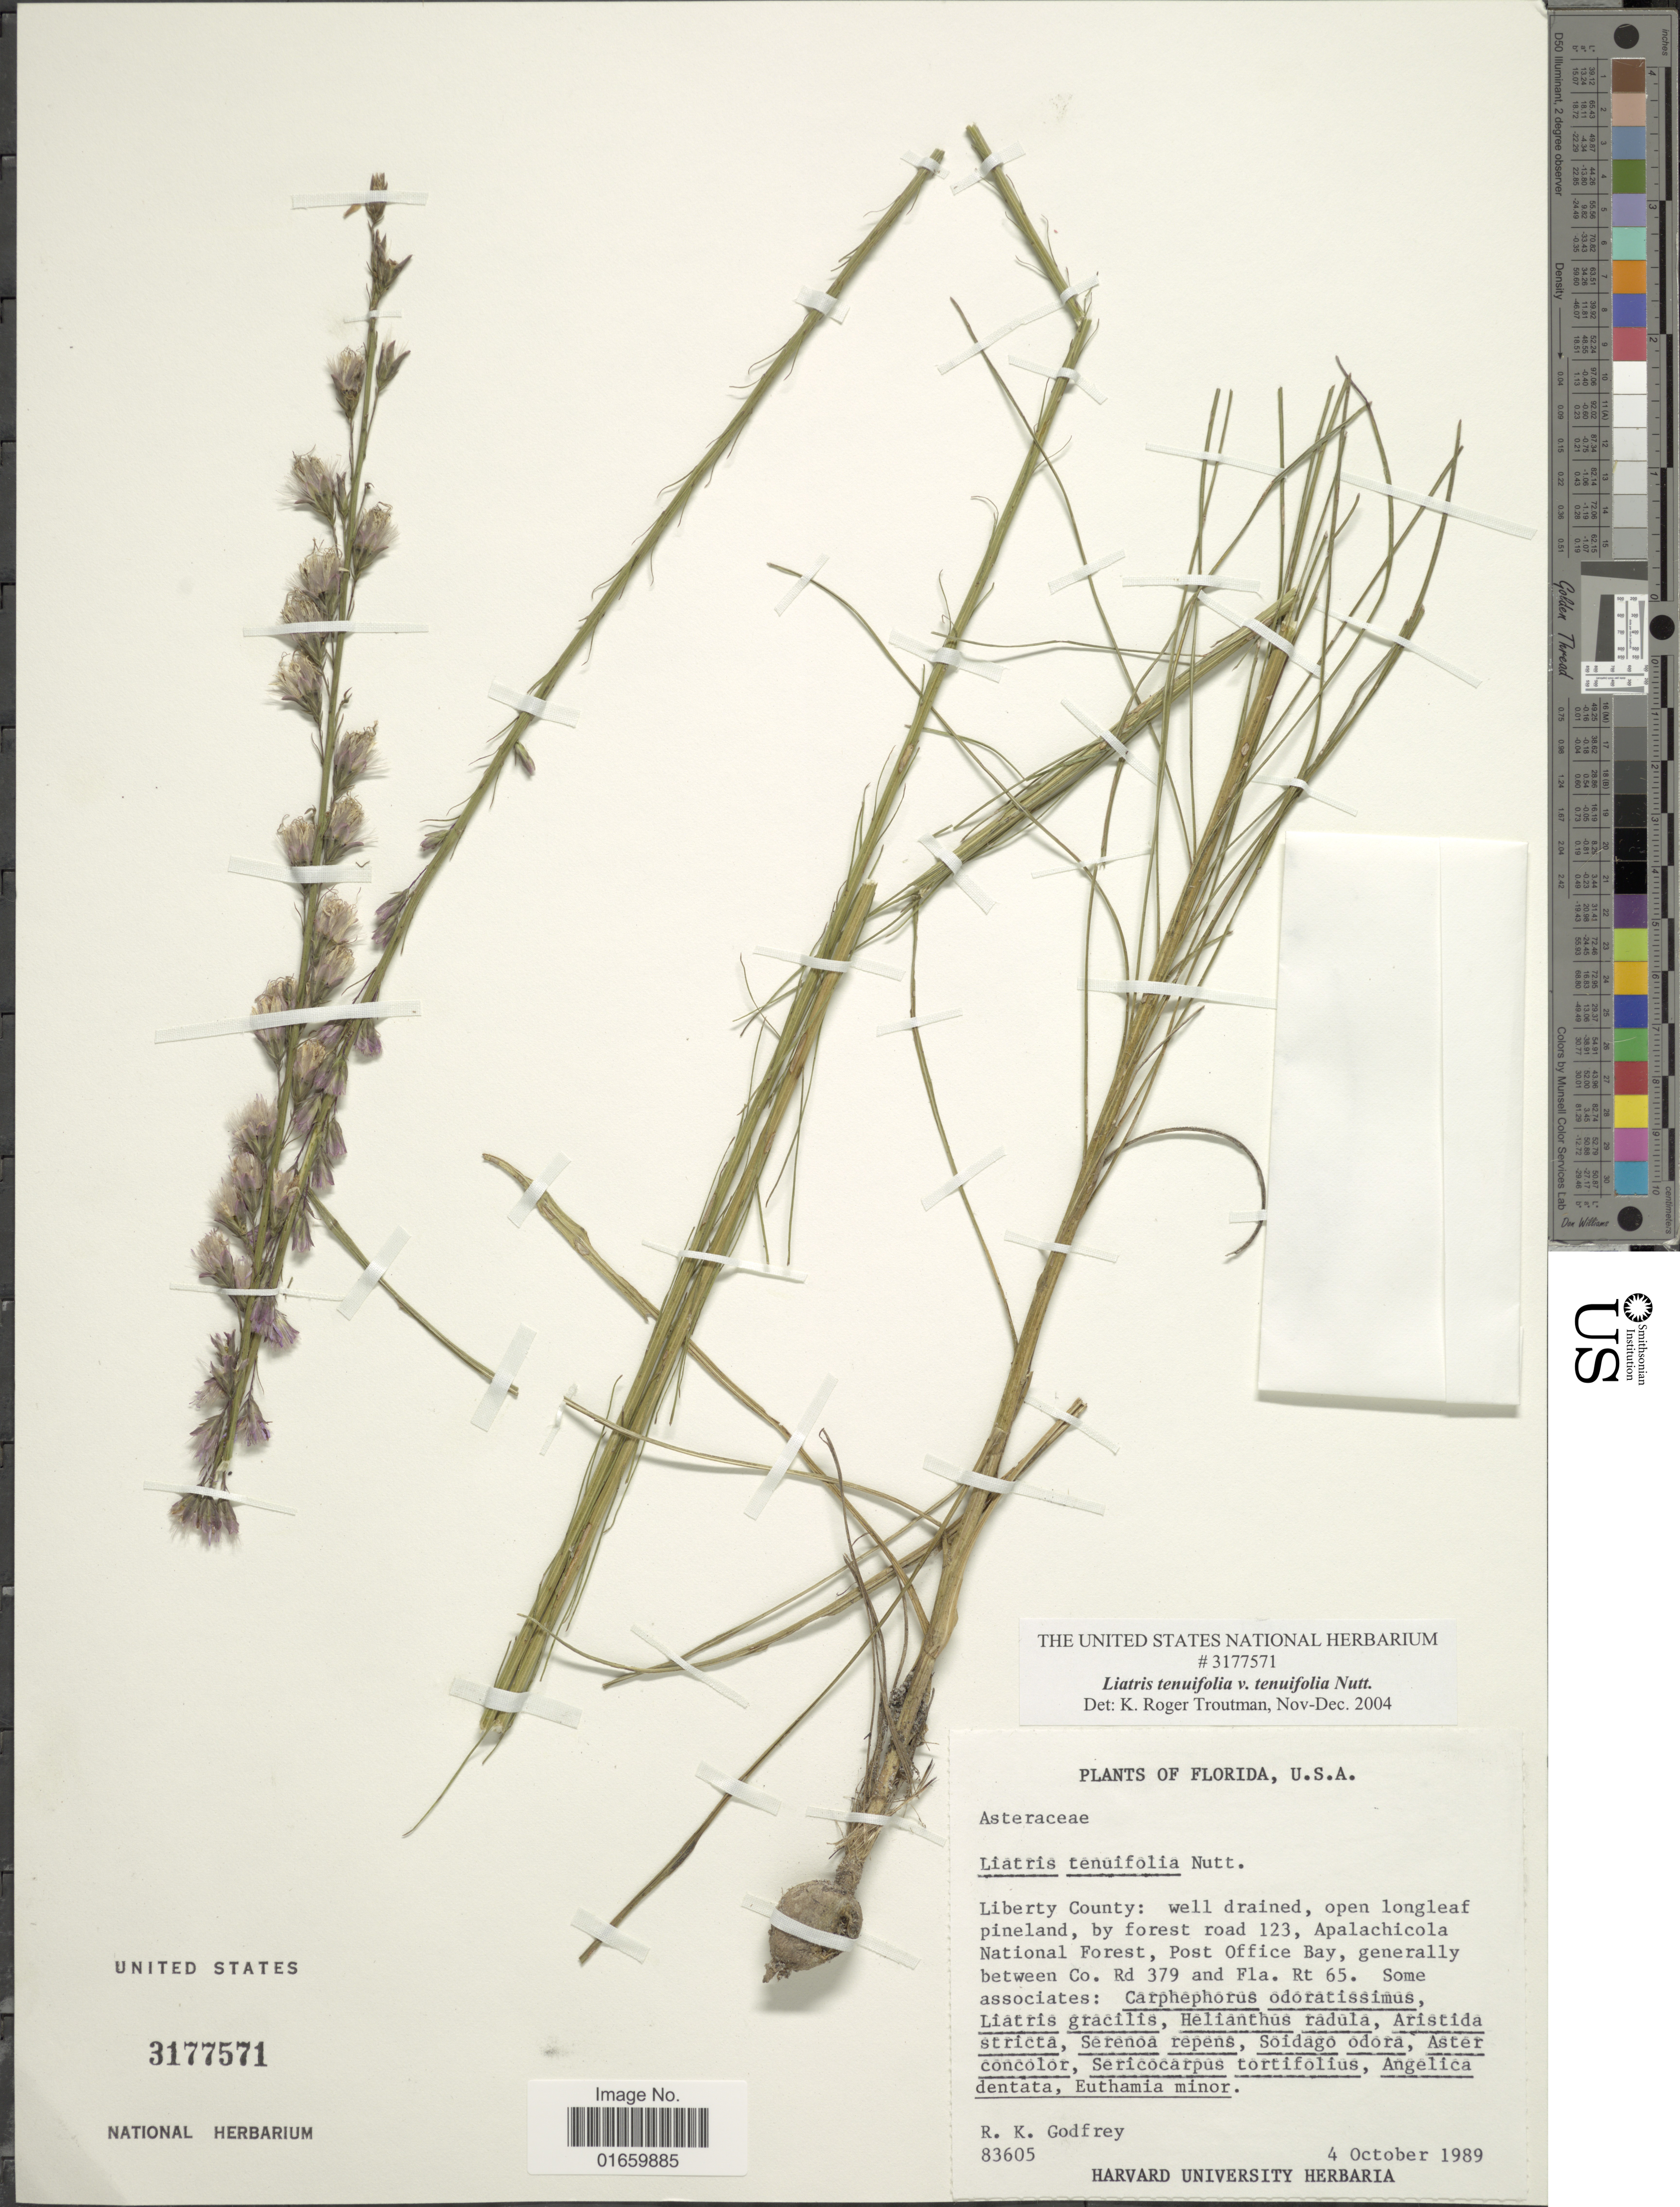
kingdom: Plantae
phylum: Tracheophyta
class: Magnoliopsida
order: Asterales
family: Asteraceae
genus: Liatris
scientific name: Liatris tenuifolia var. tenuifolia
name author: Nutt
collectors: R. K. Godfrey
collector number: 83605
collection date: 1989-10-04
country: United States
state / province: Florida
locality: Liberty County: well drained, open longleaf pineland, by forest road 123, Apalachicola National Forest, Post Office Bay, generally between Co. Rd 379 and Fla. Rt 65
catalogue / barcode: US 3177571